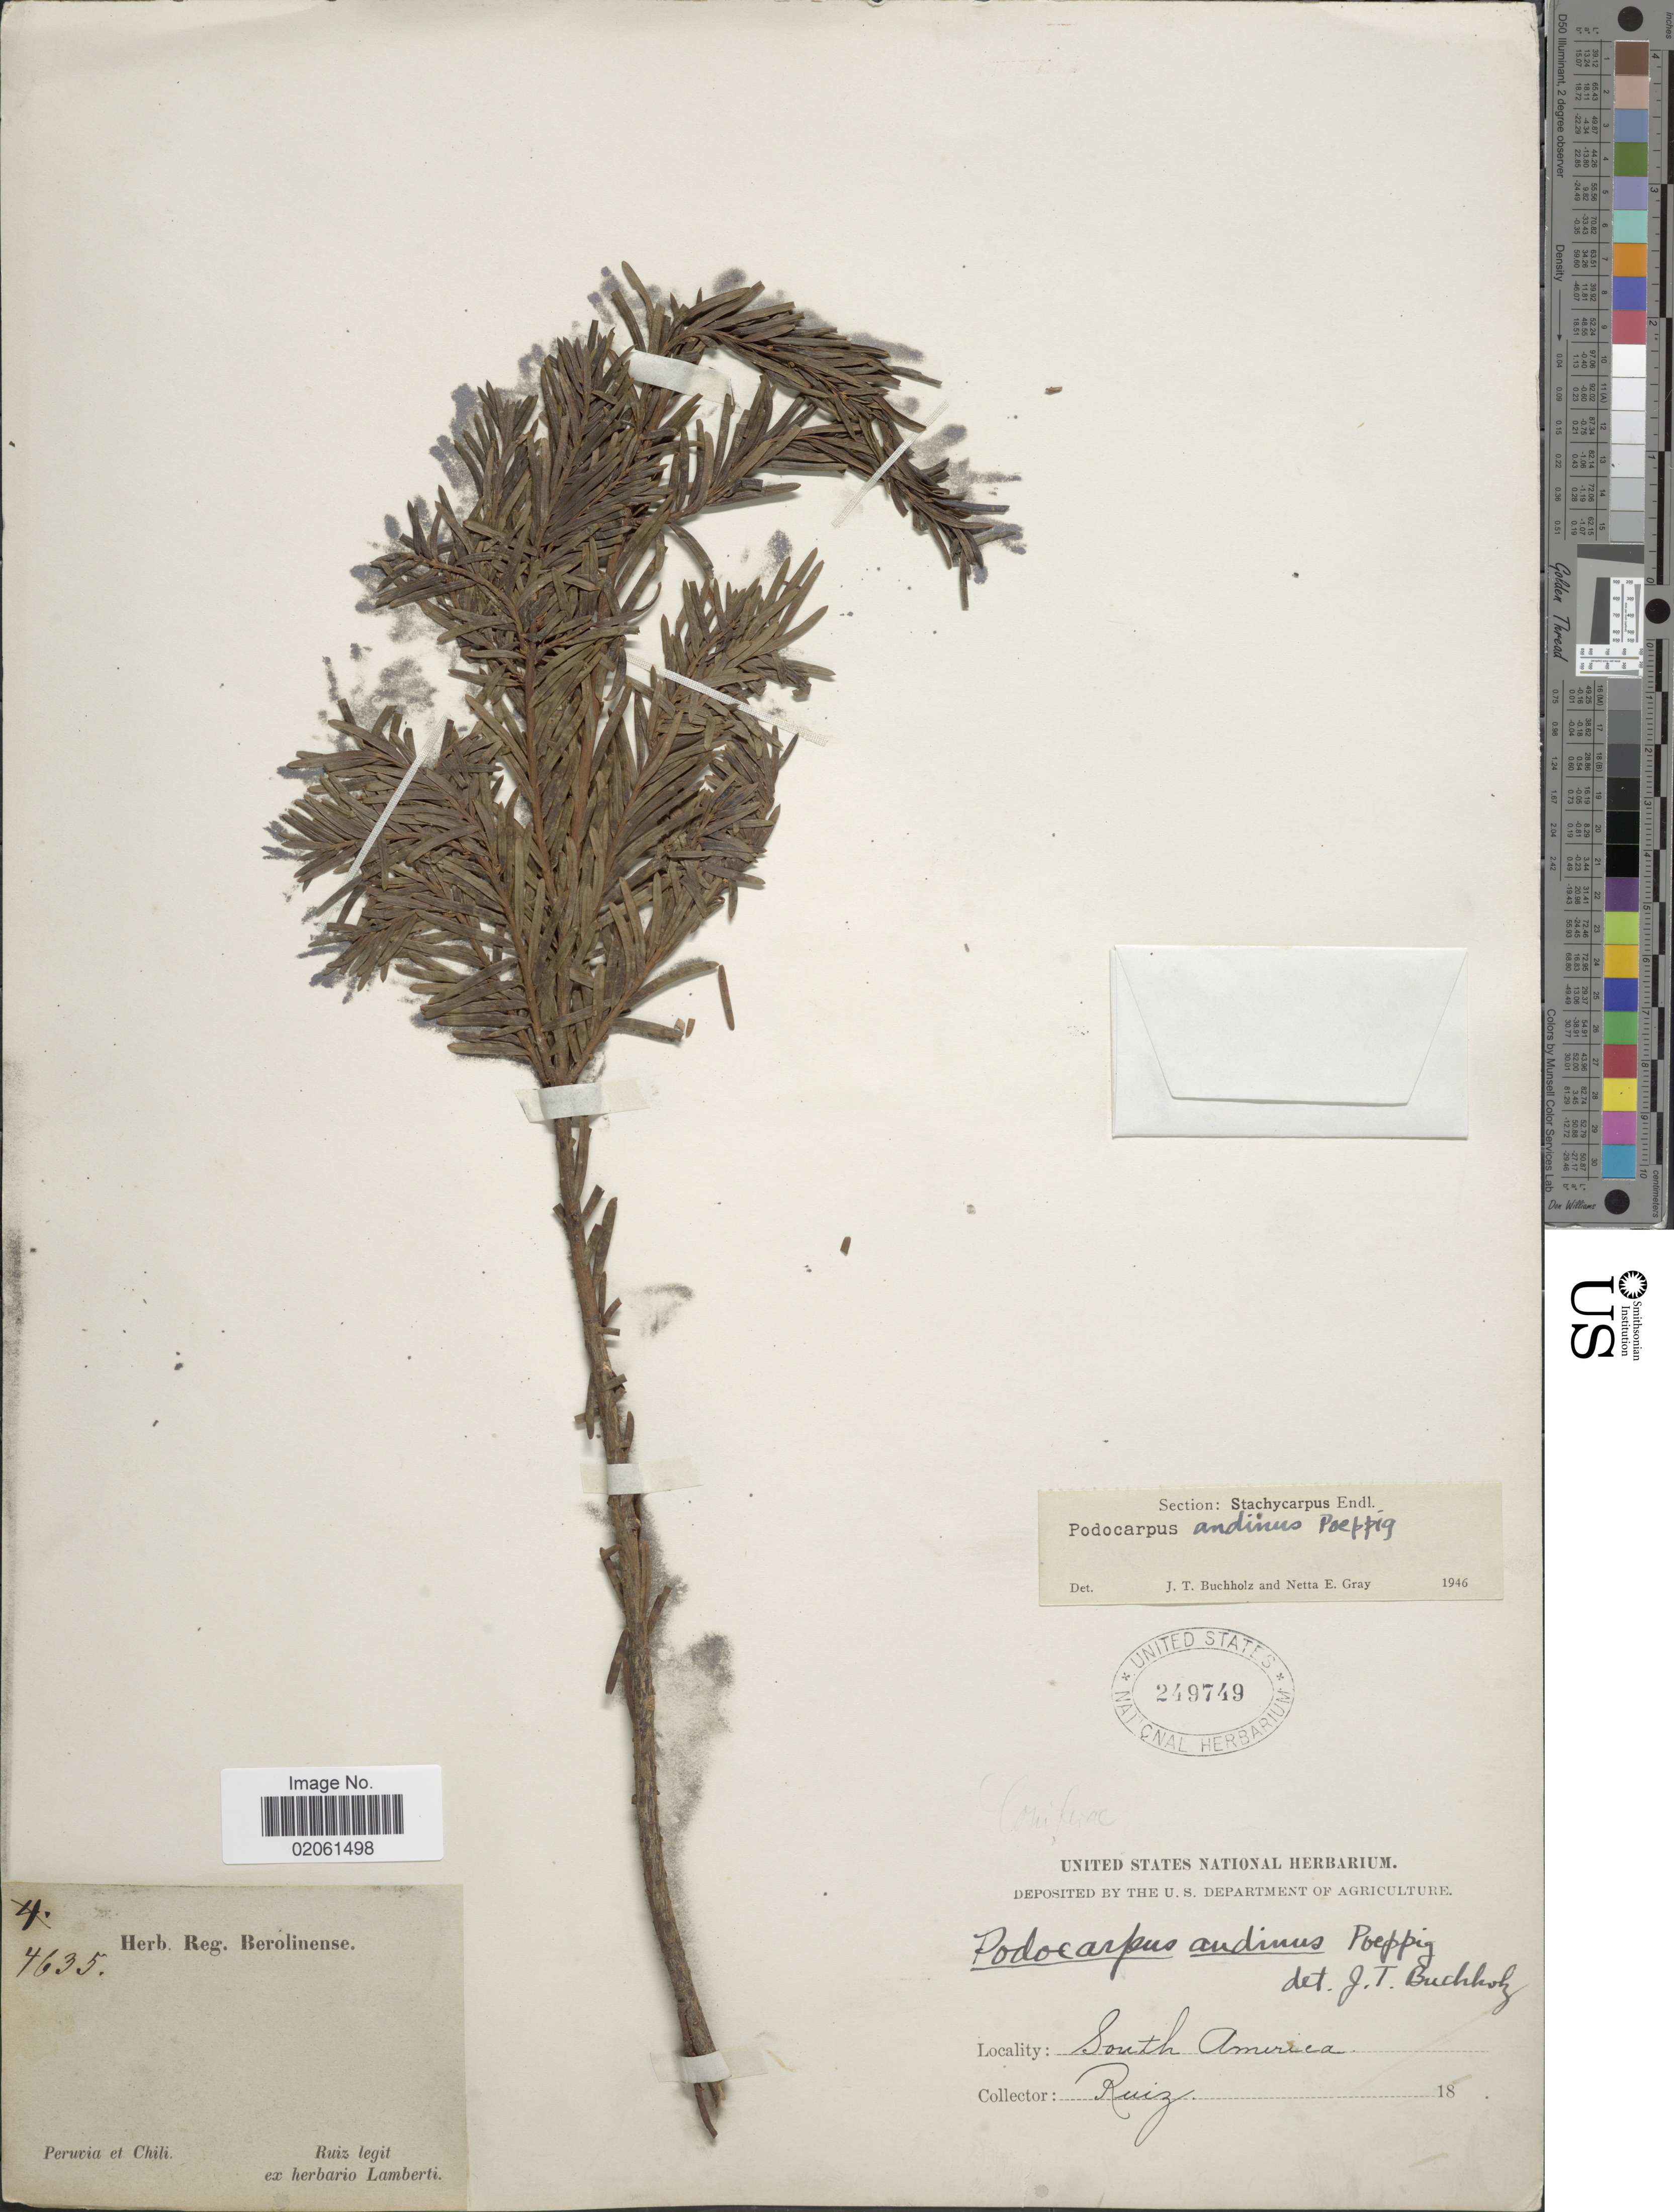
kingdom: Plantae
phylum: Tracheophyta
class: Pinopsida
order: Pinales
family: Podocarpaceae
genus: Podocarpus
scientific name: Podocarpus andinus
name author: Poepp. ex Endl.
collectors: Ruiz, --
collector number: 4635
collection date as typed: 18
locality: Peruvia et Chili. South America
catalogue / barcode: US 249749